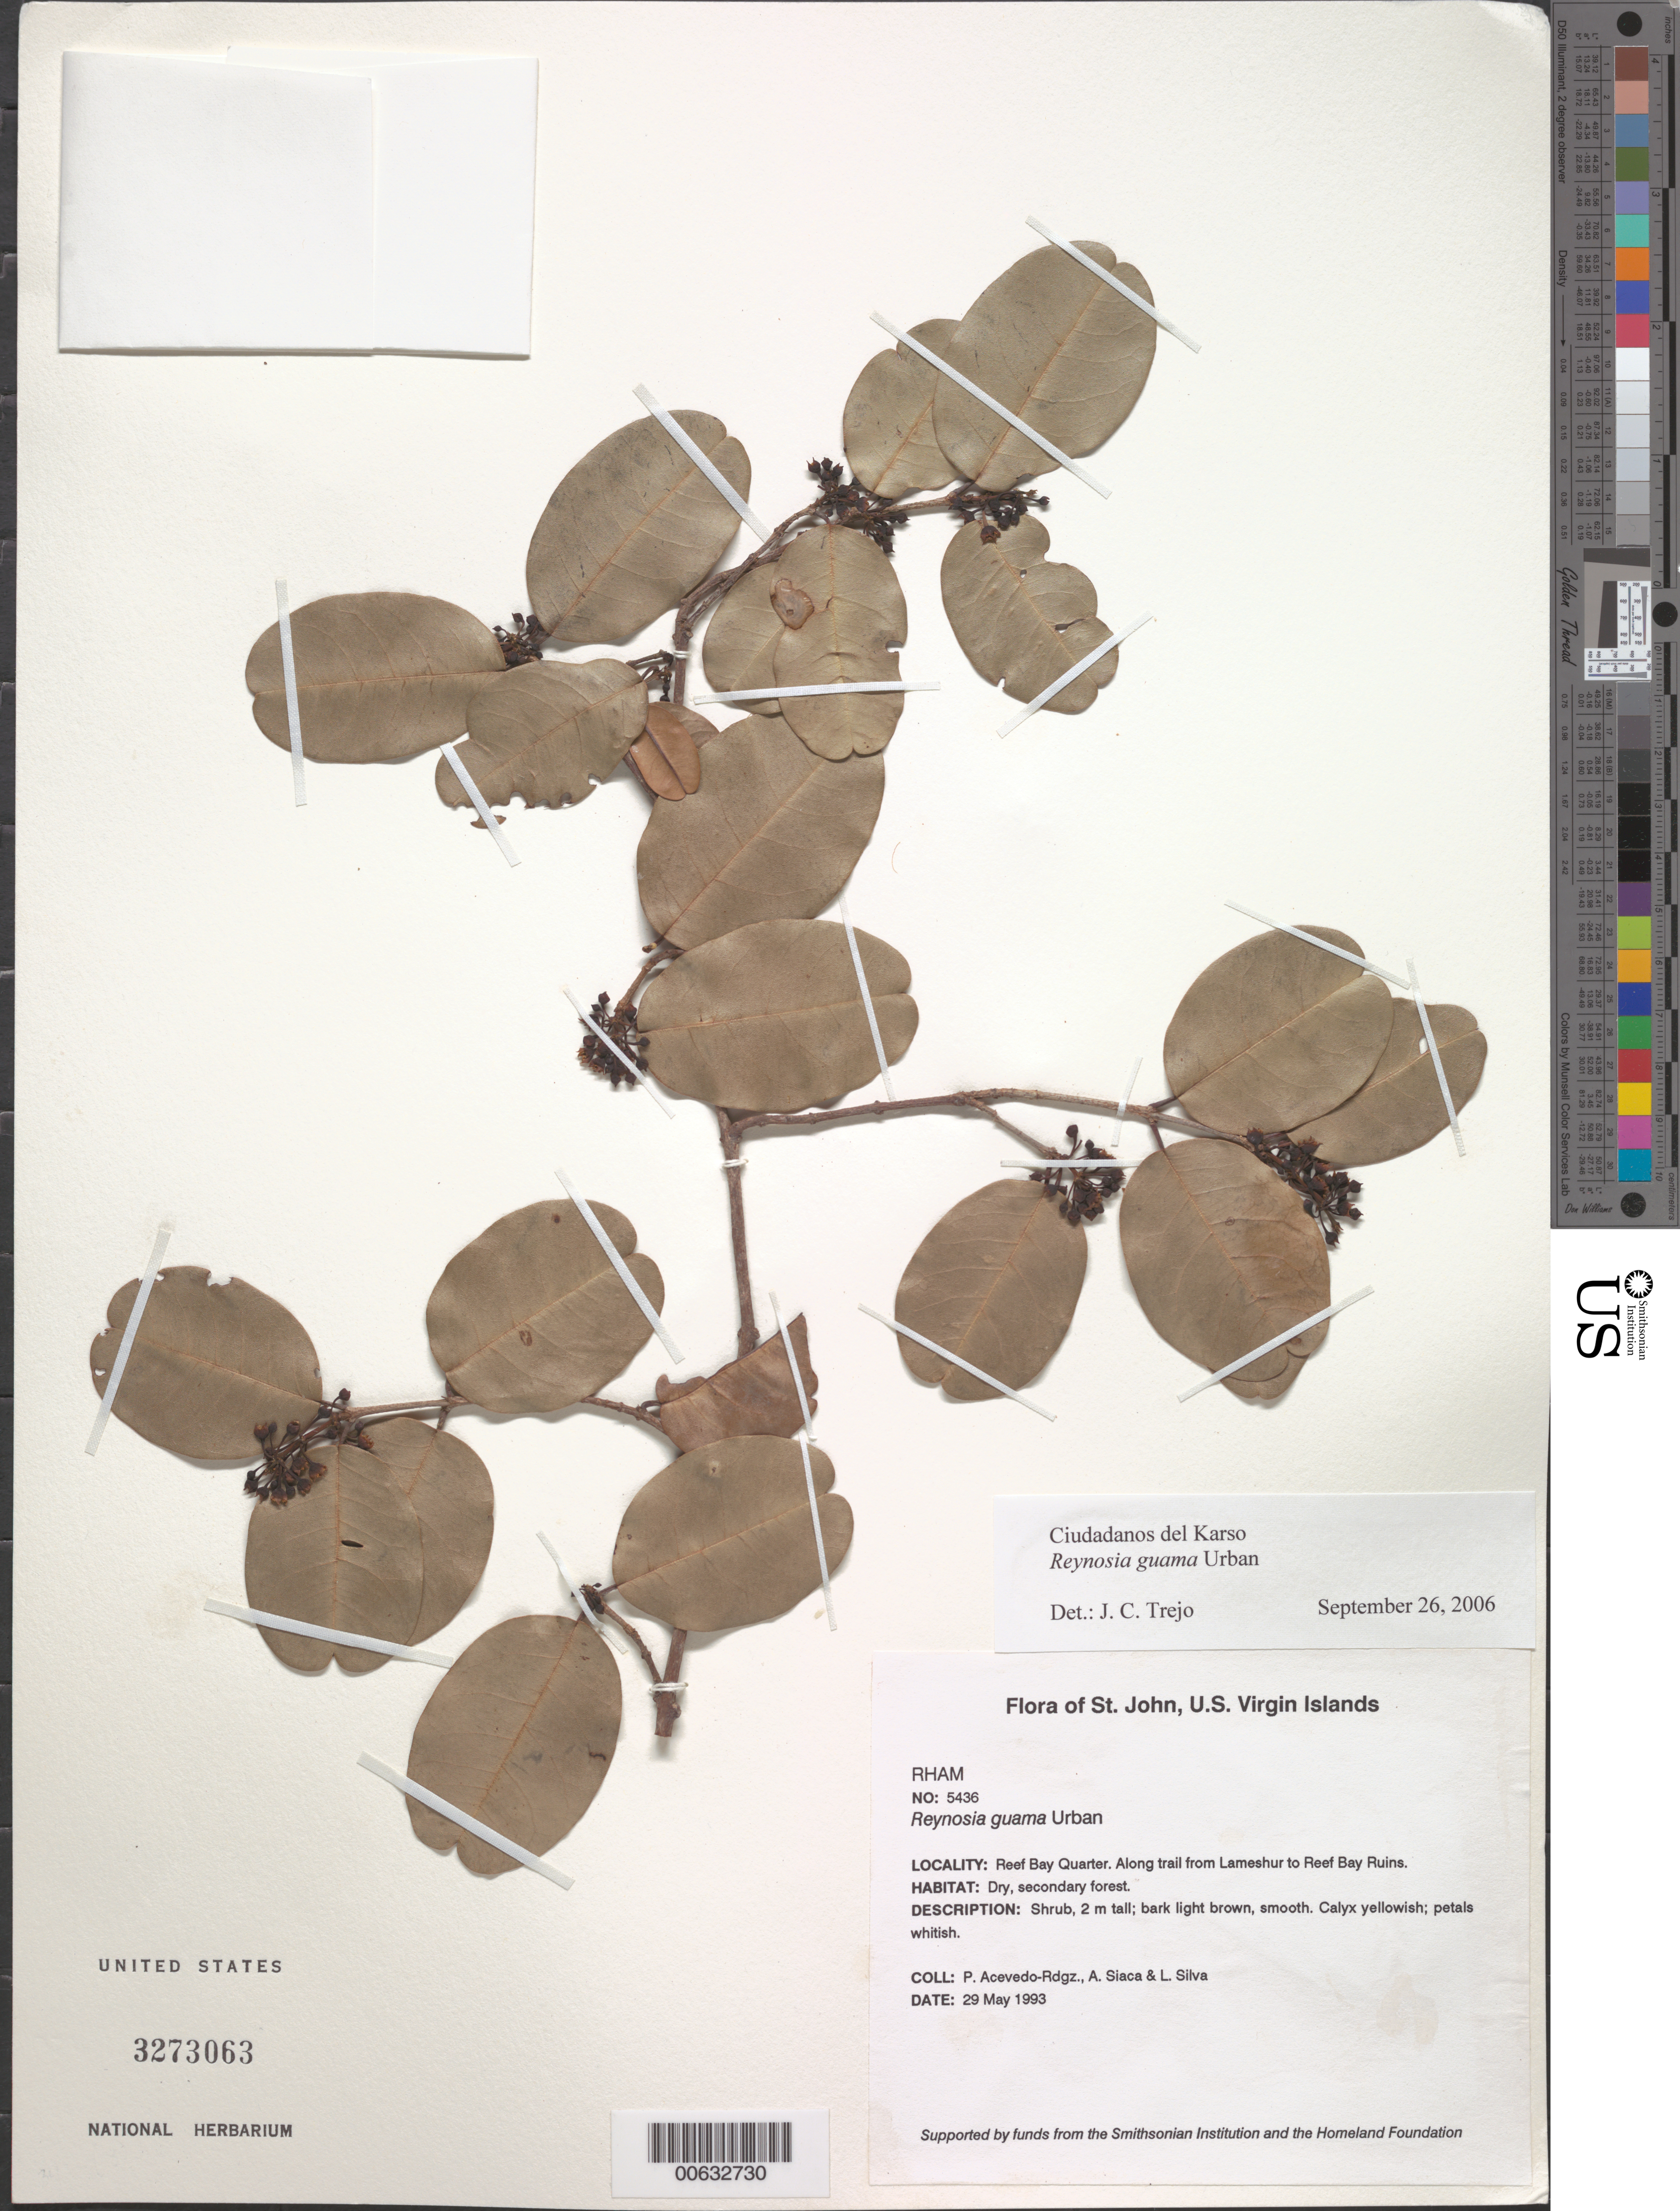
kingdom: Plantae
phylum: Tracheophyta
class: Magnoliopsida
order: Rosales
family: Rhamnaceae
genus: Reynosia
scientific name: Reynosia guama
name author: Urb.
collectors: P. Acevedo-Rodr., A. Siaca & L. Silva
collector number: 5436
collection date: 1993-05-29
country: U.S. Virgin Islands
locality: St. John, Reef Bay Quarter. Along trail from Lameshur to Reef Bay Ruins.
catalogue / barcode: US 3273063